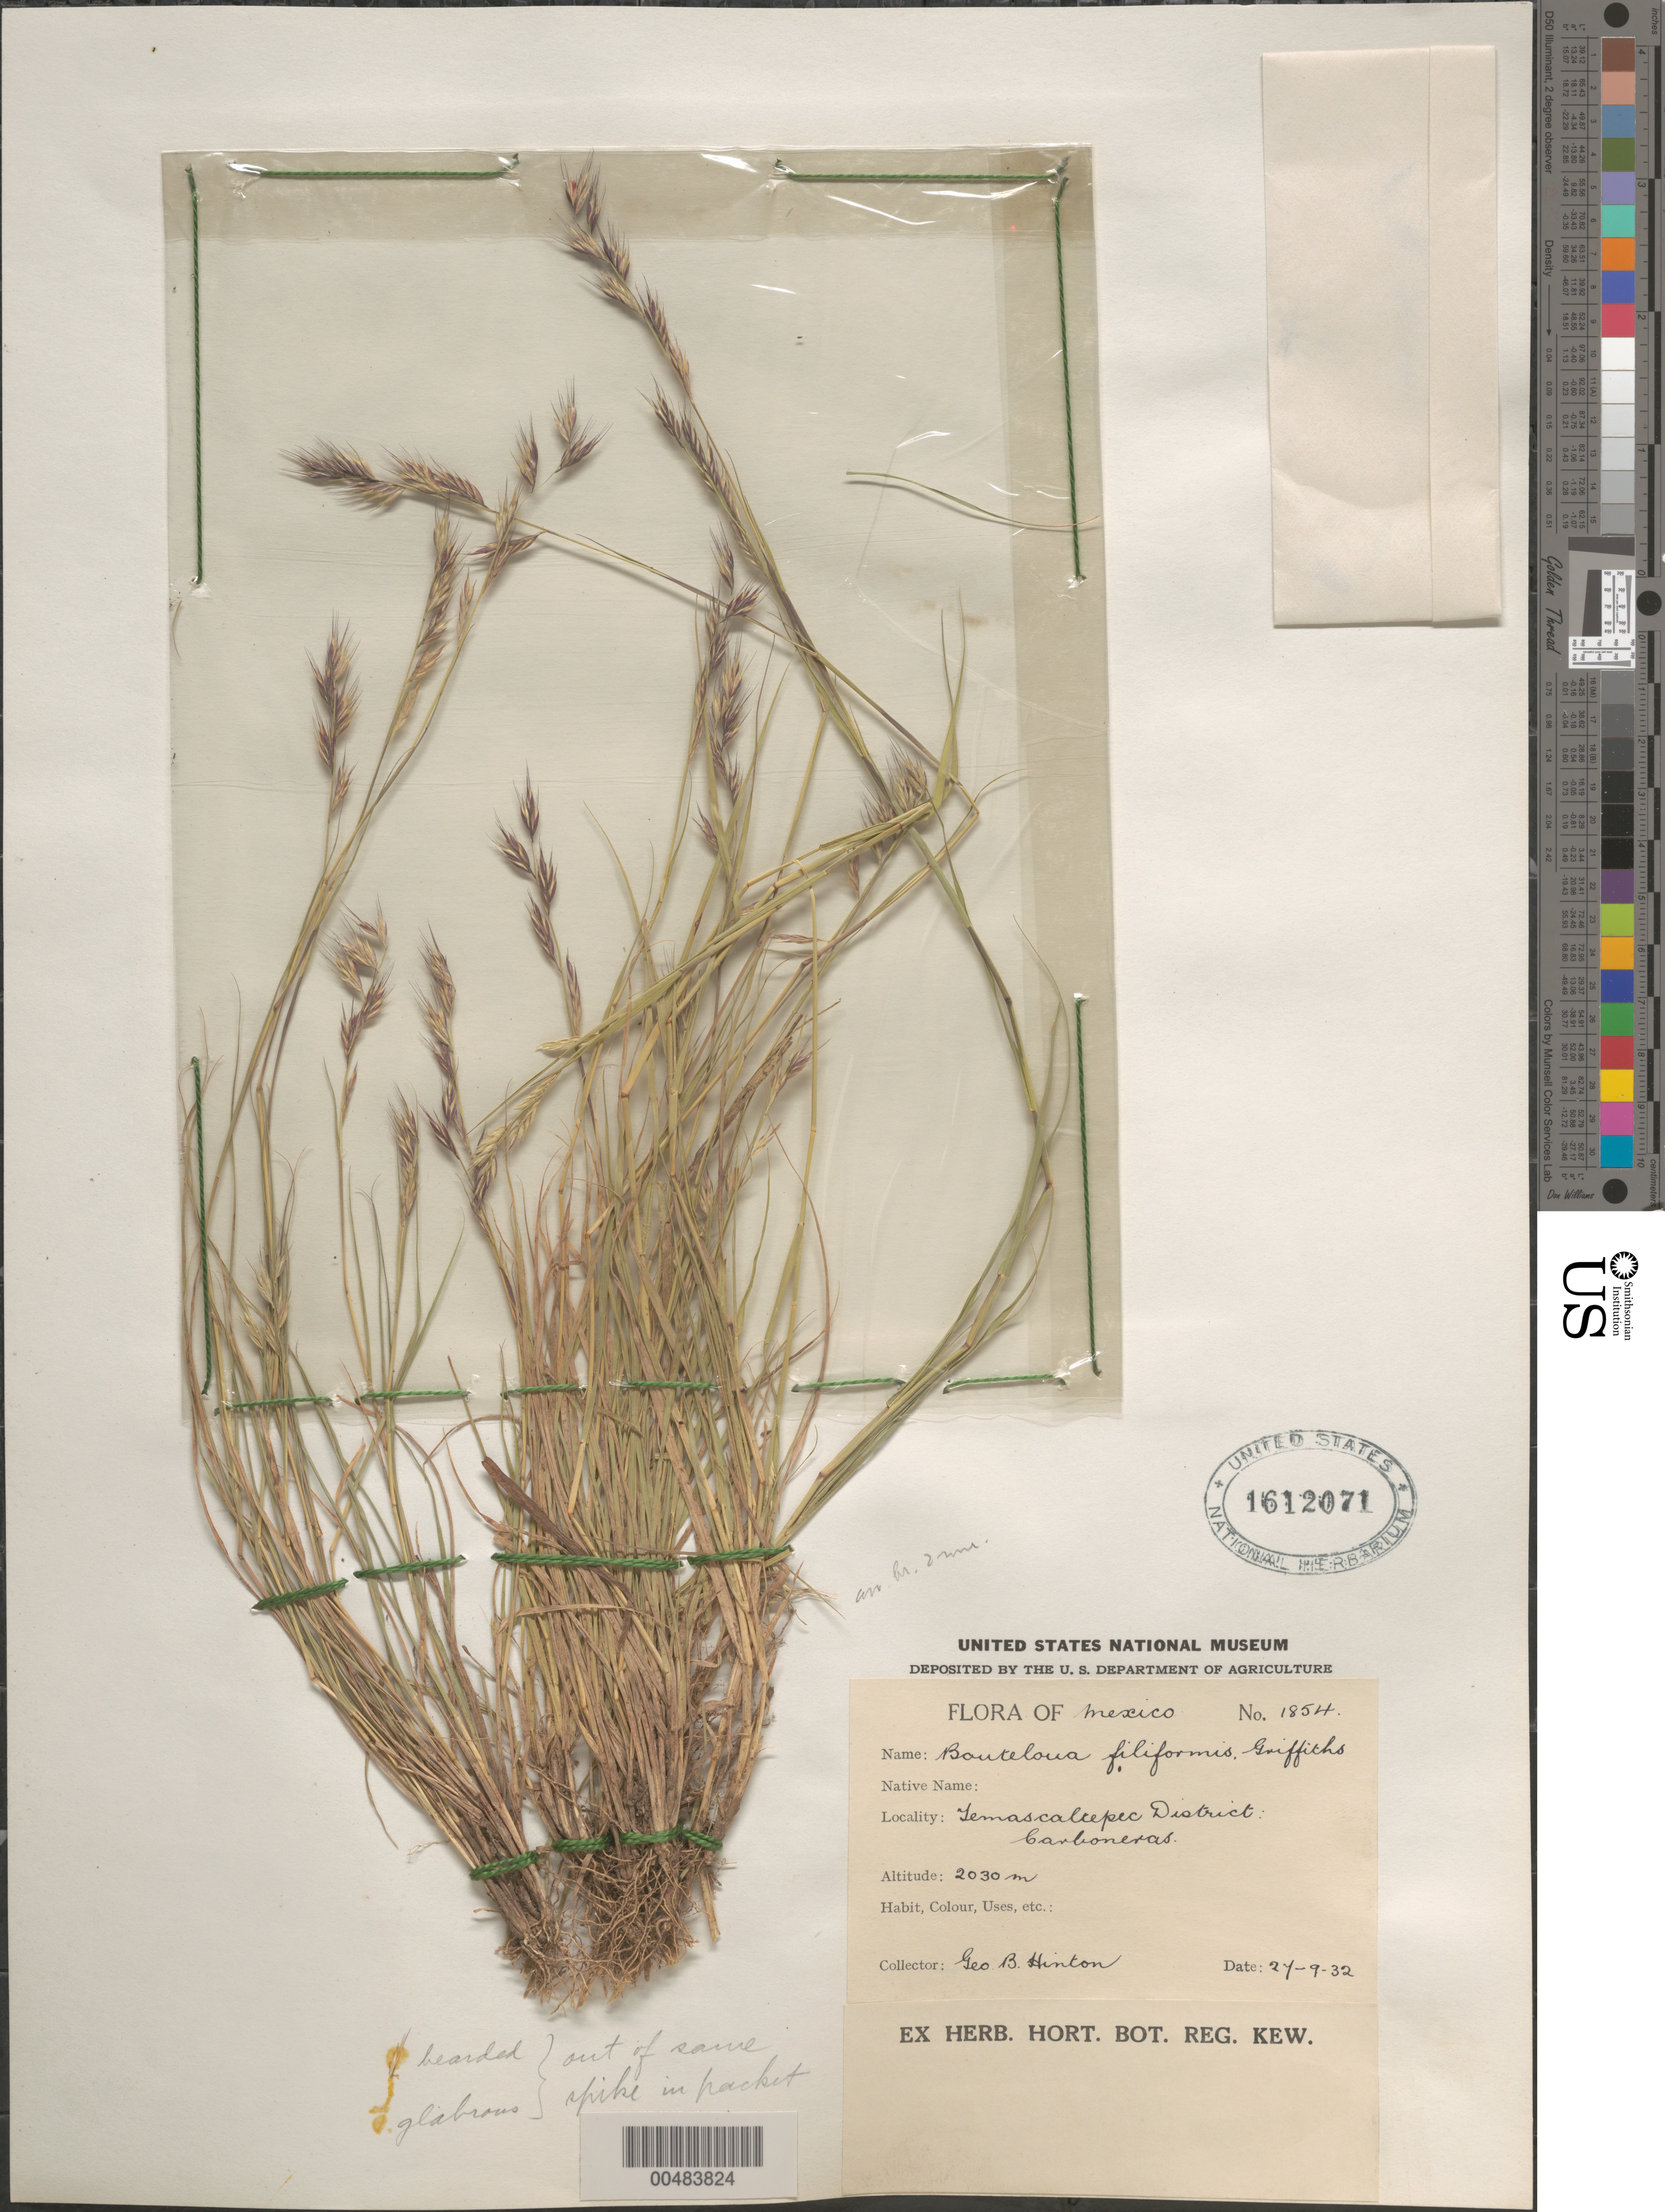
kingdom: Plantae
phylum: Tracheophyta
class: Liliopsida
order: Poales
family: Poaceae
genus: Bouteloua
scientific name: Bouteloua repens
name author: (Kunth) Scribn. & Merr.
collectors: G. B. Hinton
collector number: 1854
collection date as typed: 27 Sep 1932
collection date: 1932-09-27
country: Mexico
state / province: México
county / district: Temascaltepec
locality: Temascaltepec District, Carboneras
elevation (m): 2030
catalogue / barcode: US 1612071